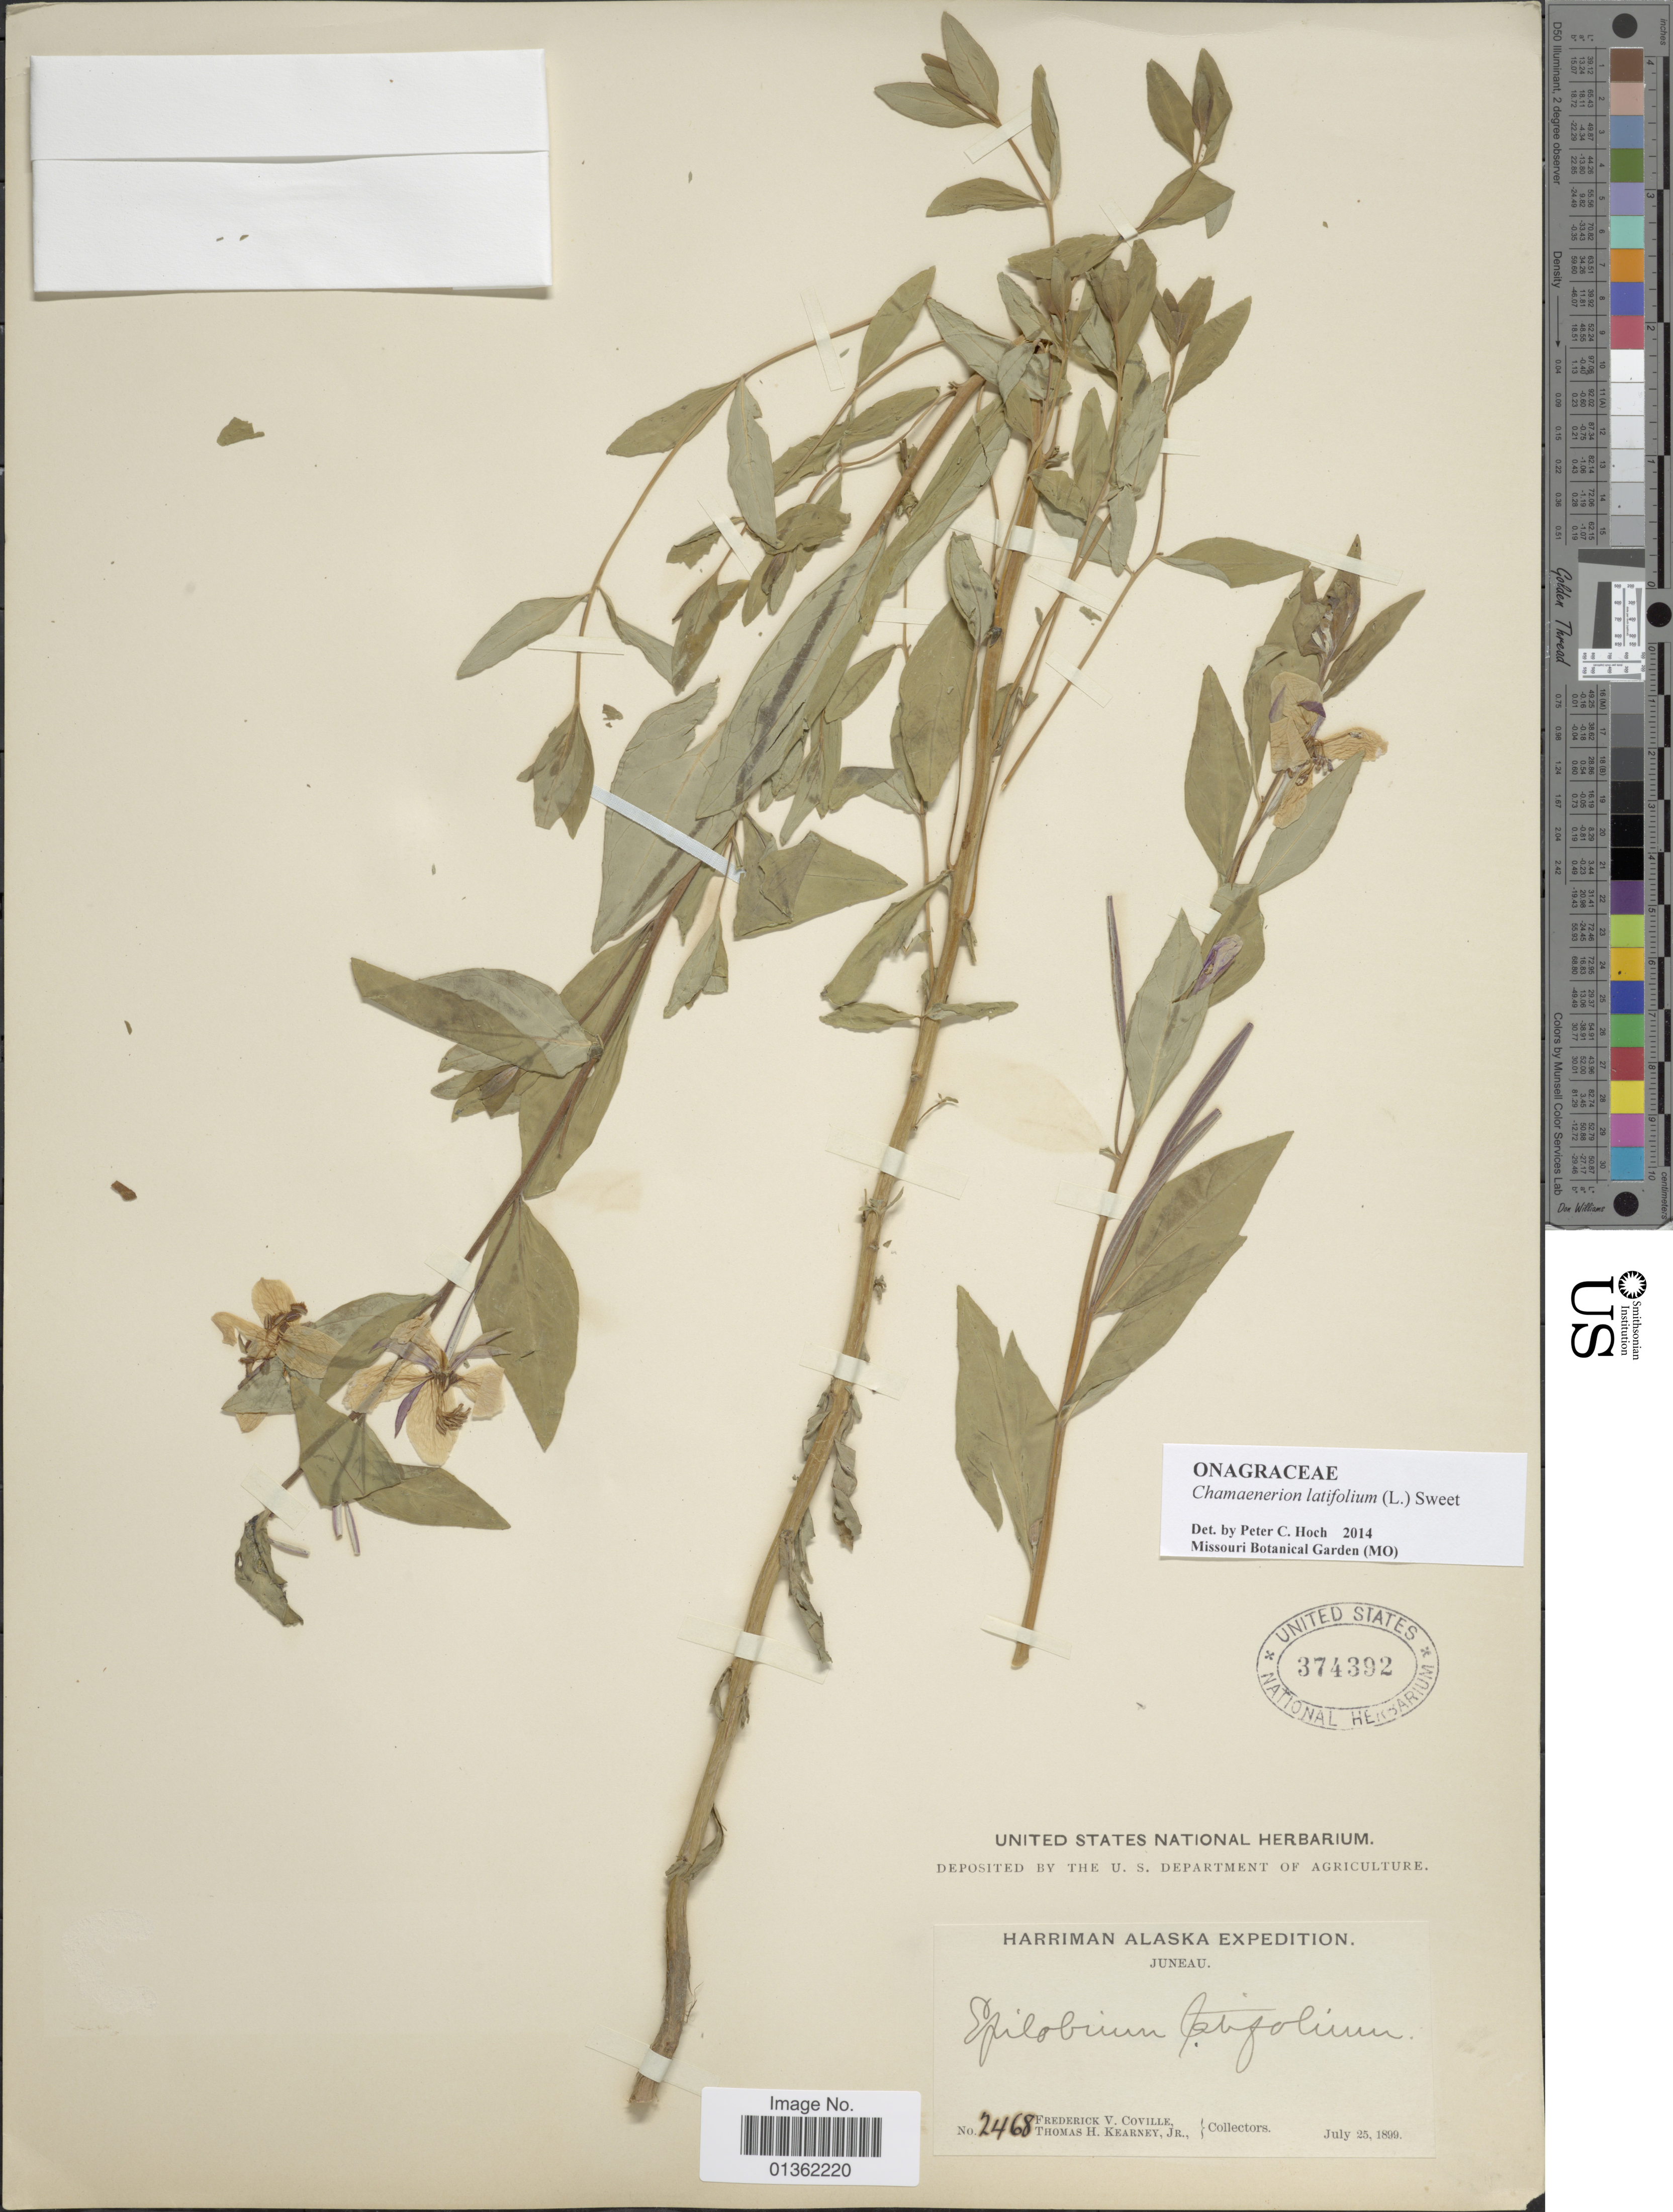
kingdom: Plantae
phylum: Tracheophyta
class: Magnoliopsida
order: Myrtales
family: Onagraceae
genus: Chamaenerion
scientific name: Chamaenerion latifolium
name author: (L.) Th. Fr. & Lange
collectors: F. V. Coville & T. H. Kearney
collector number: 2468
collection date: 1899-07-25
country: United States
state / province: Alaska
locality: Juneau.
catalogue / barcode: US 374392